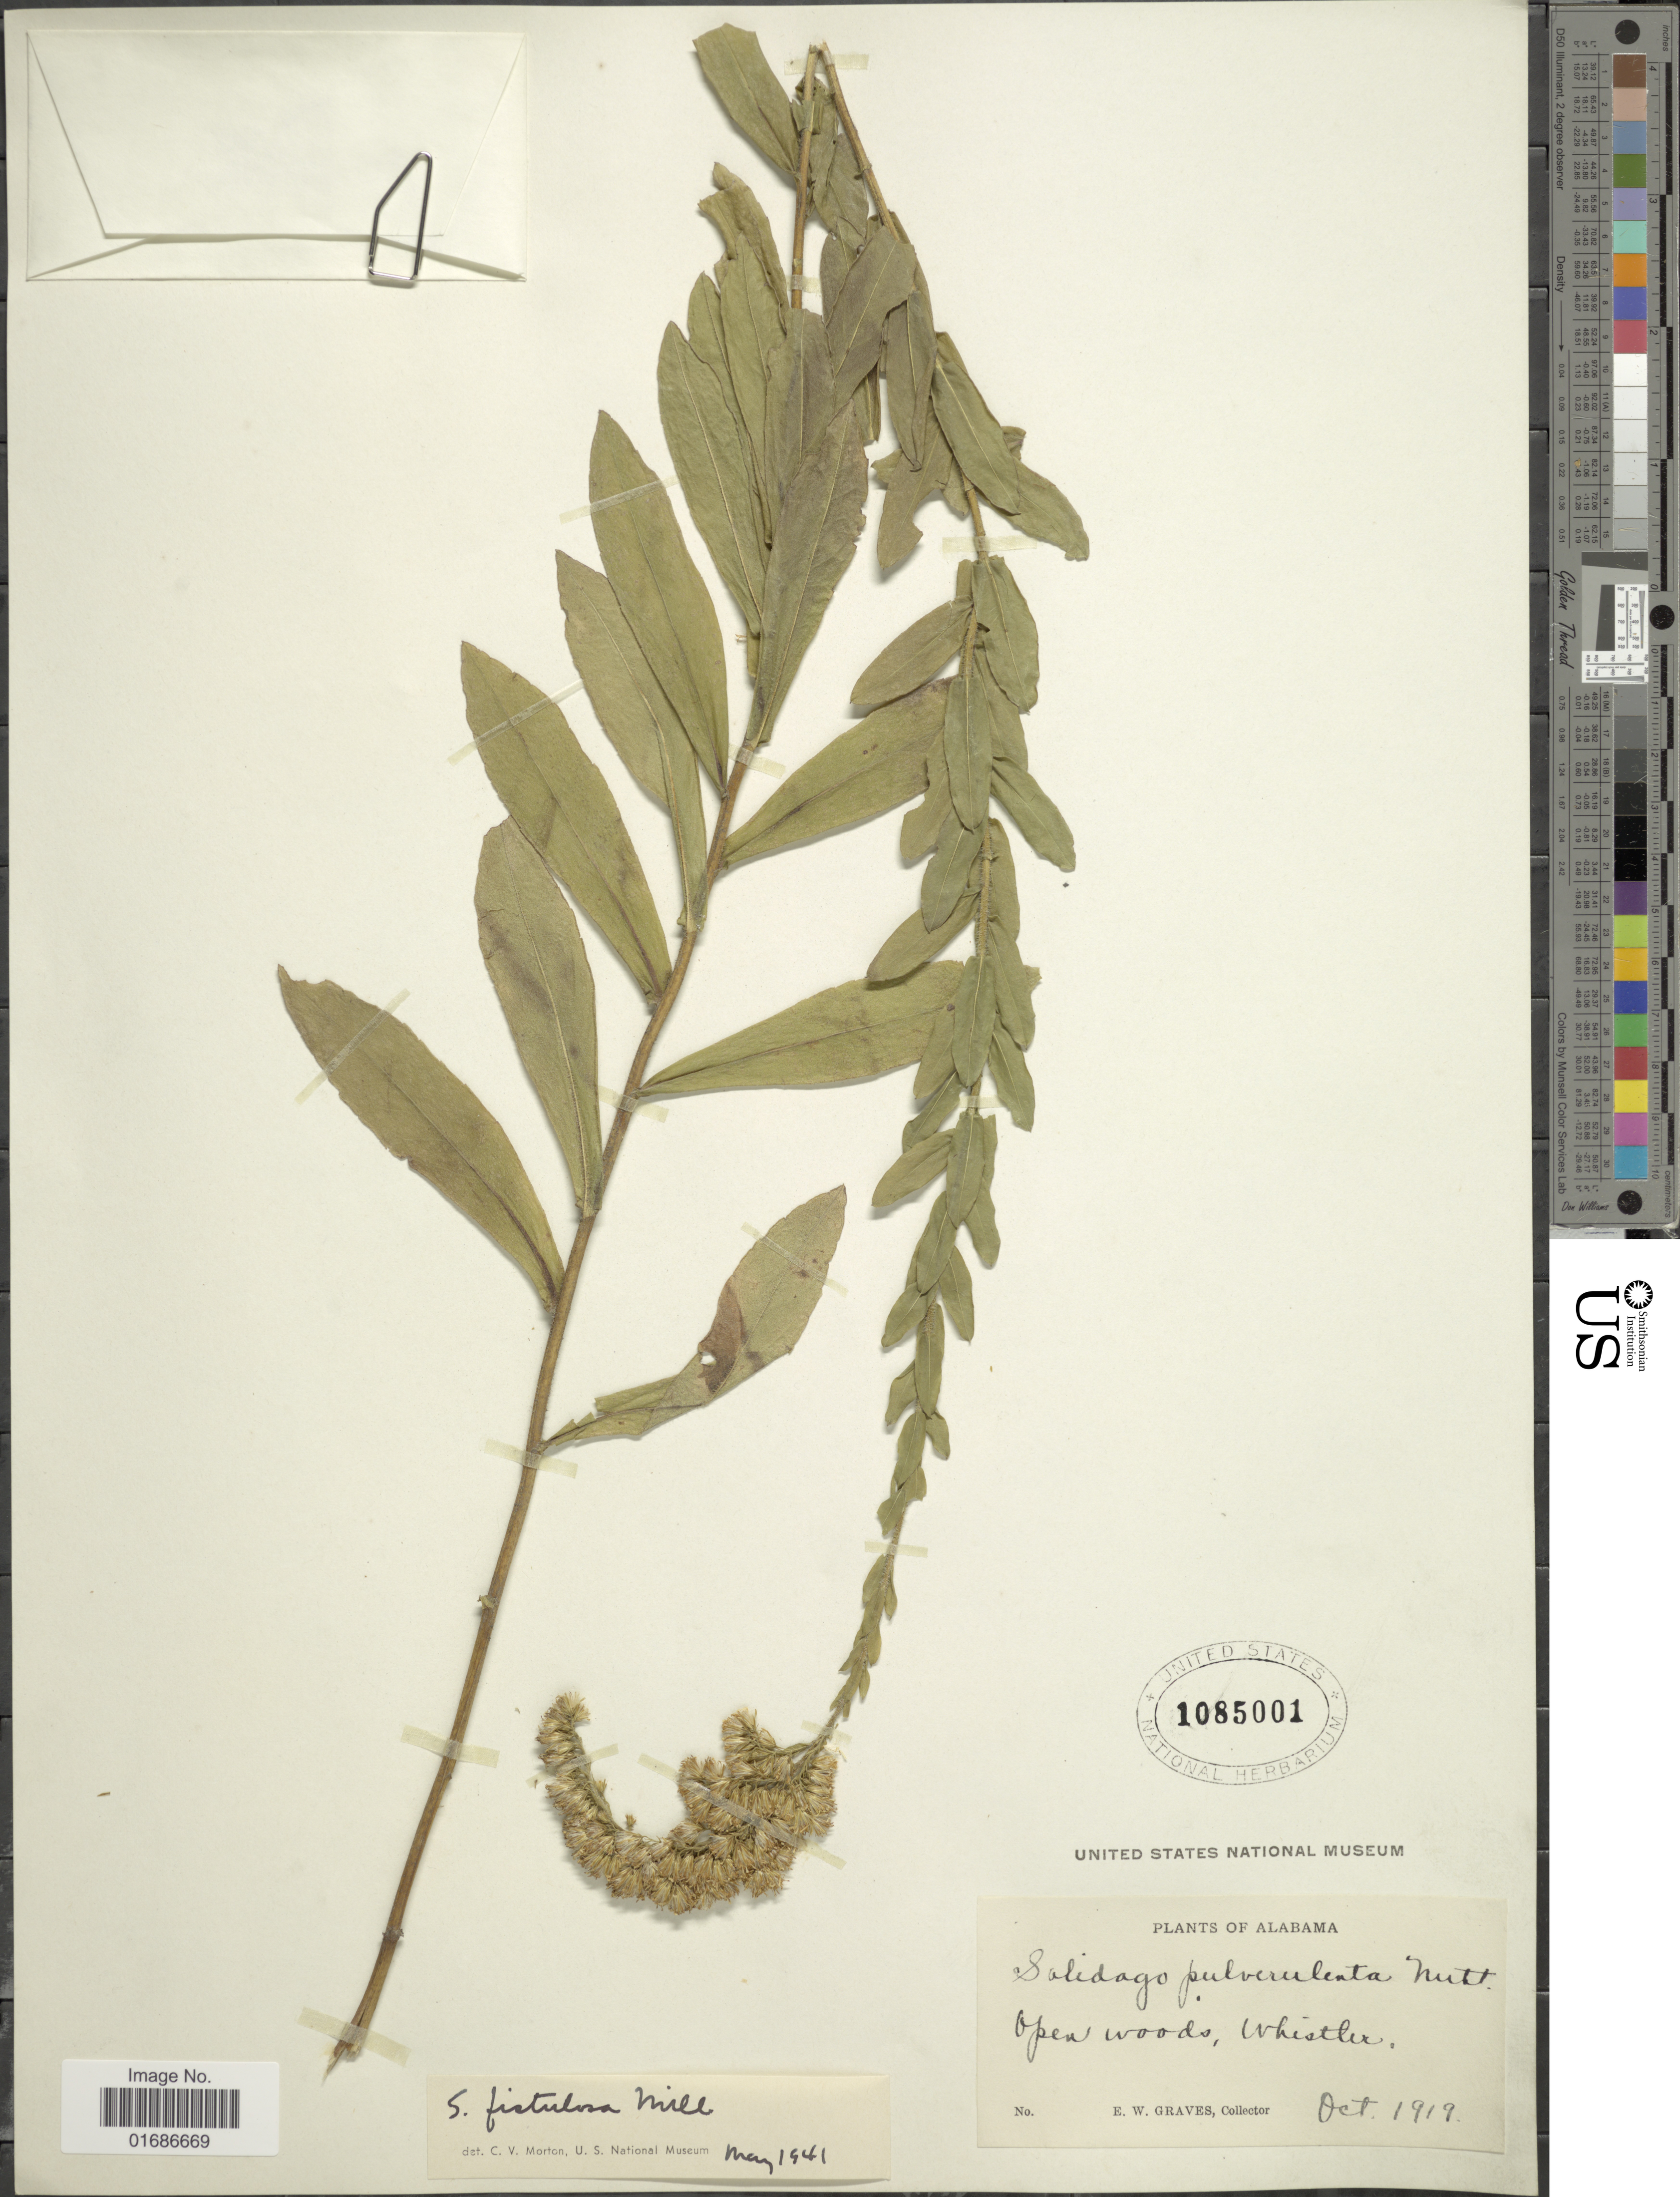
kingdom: Plantae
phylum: Tracheophyta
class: Magnoliopsida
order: Asterales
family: Asteraceae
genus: Solidago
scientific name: Solidago fistulosa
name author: Mill.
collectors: E. Graves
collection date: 1919-10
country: United States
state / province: Alabama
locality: Open woods, Whistler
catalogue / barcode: US 1085001